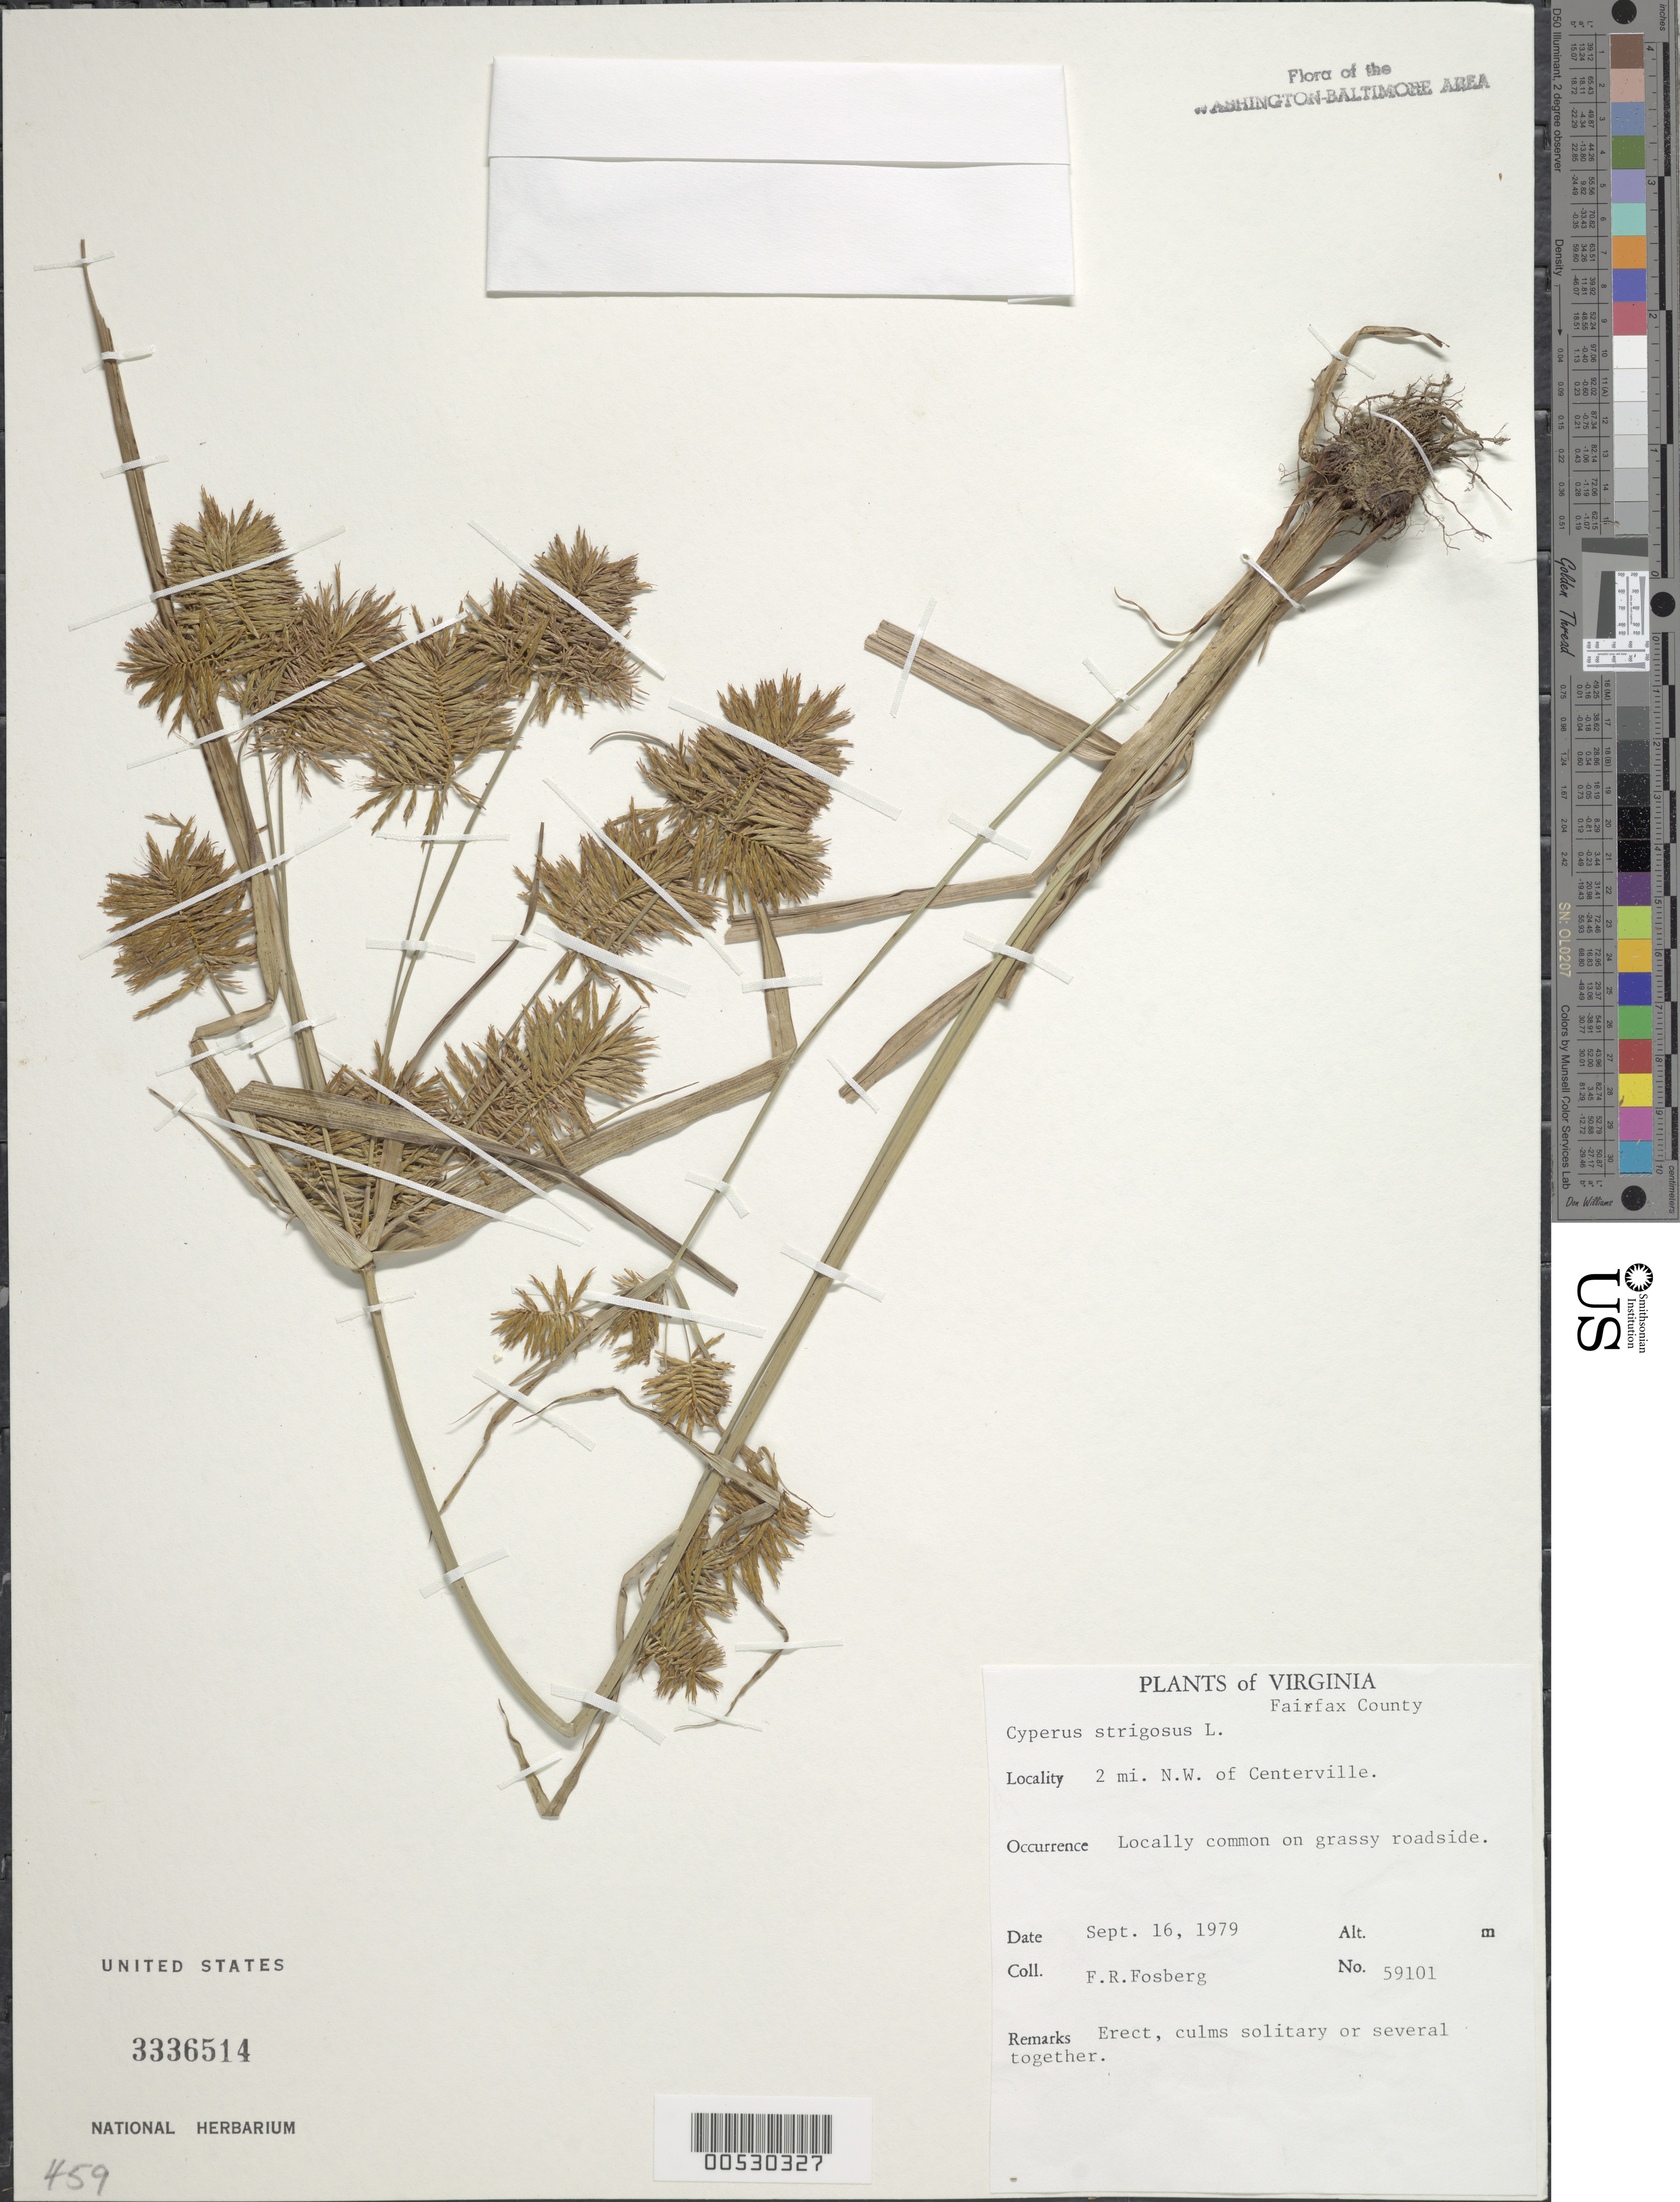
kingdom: Plantae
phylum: Tracheophyta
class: Liliopsida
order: Poales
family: Cyperaceae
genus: Cyperus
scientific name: Cyperus strigosus L.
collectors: F. R. Fosberg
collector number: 59101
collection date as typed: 16 Sep 1979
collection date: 1979-09-16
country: United States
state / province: Virginia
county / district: Fairfax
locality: NW of Centerville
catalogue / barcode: US 3336514